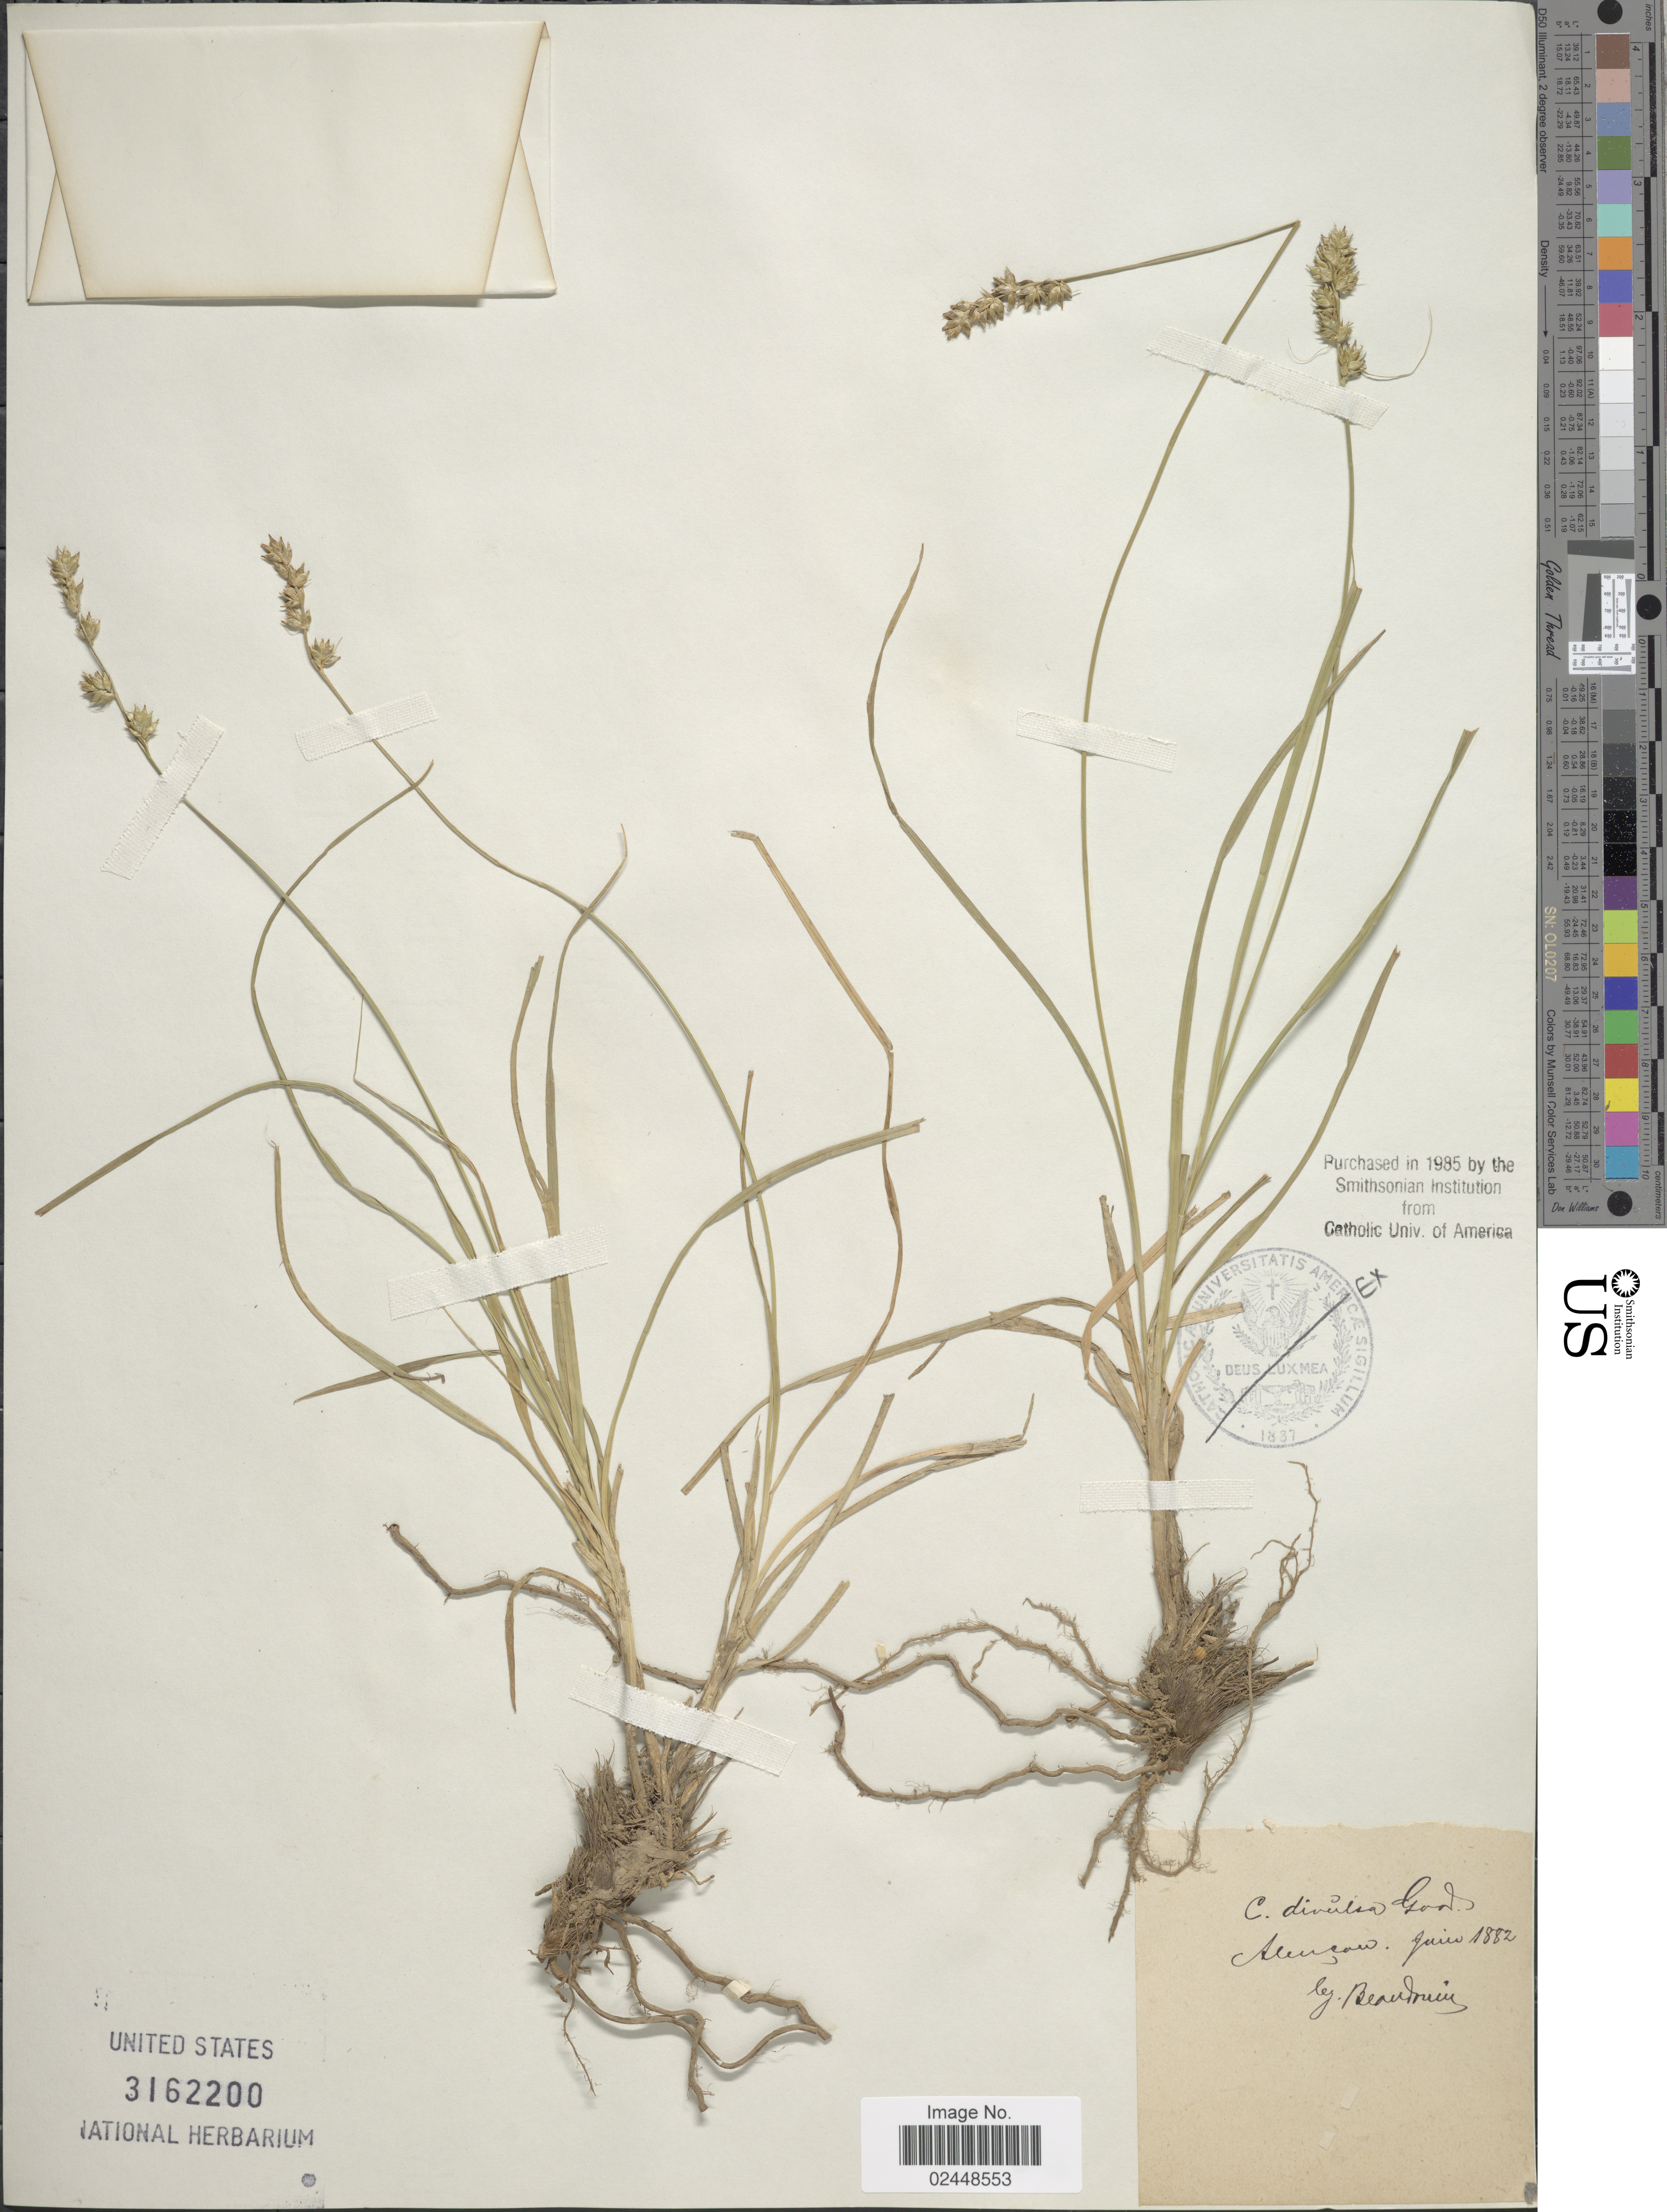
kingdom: Plantae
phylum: Tracheophyta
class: Liliopsida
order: Poales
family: Cyperaceae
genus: Carex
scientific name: Carex divulsa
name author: Stokes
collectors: Beaudouin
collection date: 1882-06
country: France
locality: Alencon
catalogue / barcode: US 3162200